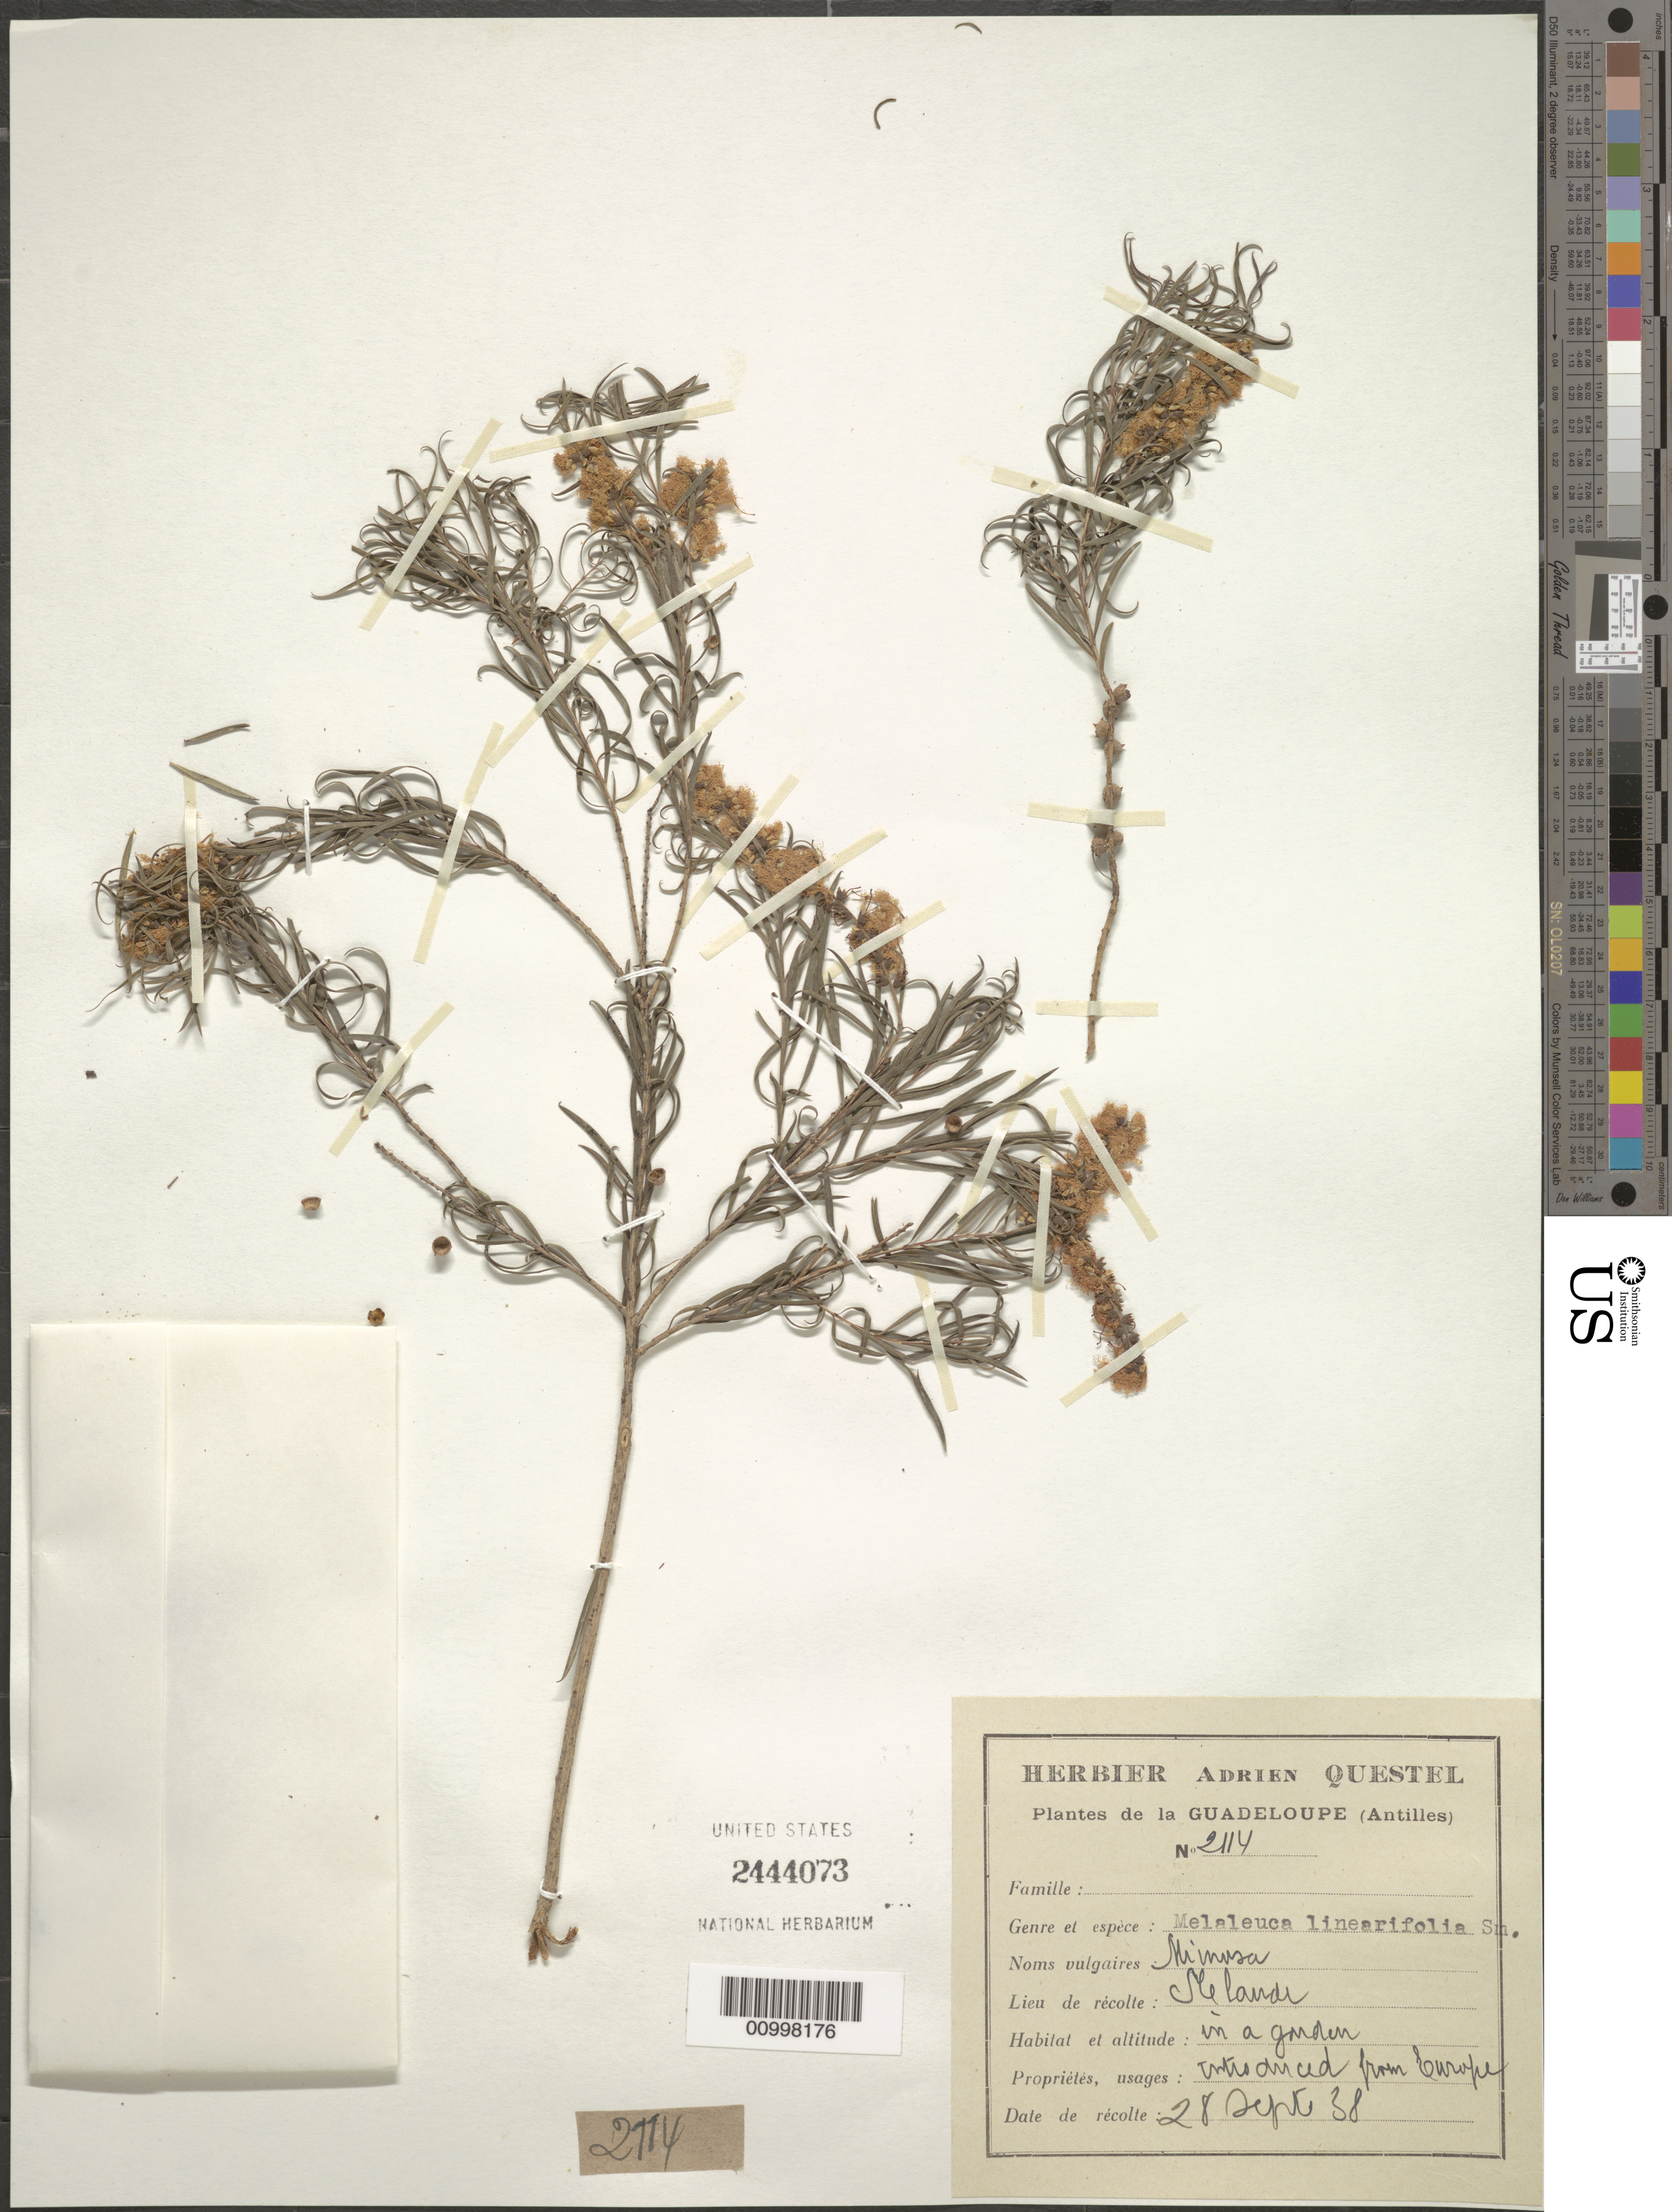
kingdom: Plantae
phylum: Tracheophyta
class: Magnoliopsida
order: Myrtales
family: Myrtaceae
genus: Melaleuca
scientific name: Melaleuca linariifolia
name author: Sm.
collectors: A. Questel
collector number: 2114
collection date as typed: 28 Sep 1938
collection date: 1938-09-28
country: Guadeloupe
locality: In a garden. Location illeg.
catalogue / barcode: US 2444073